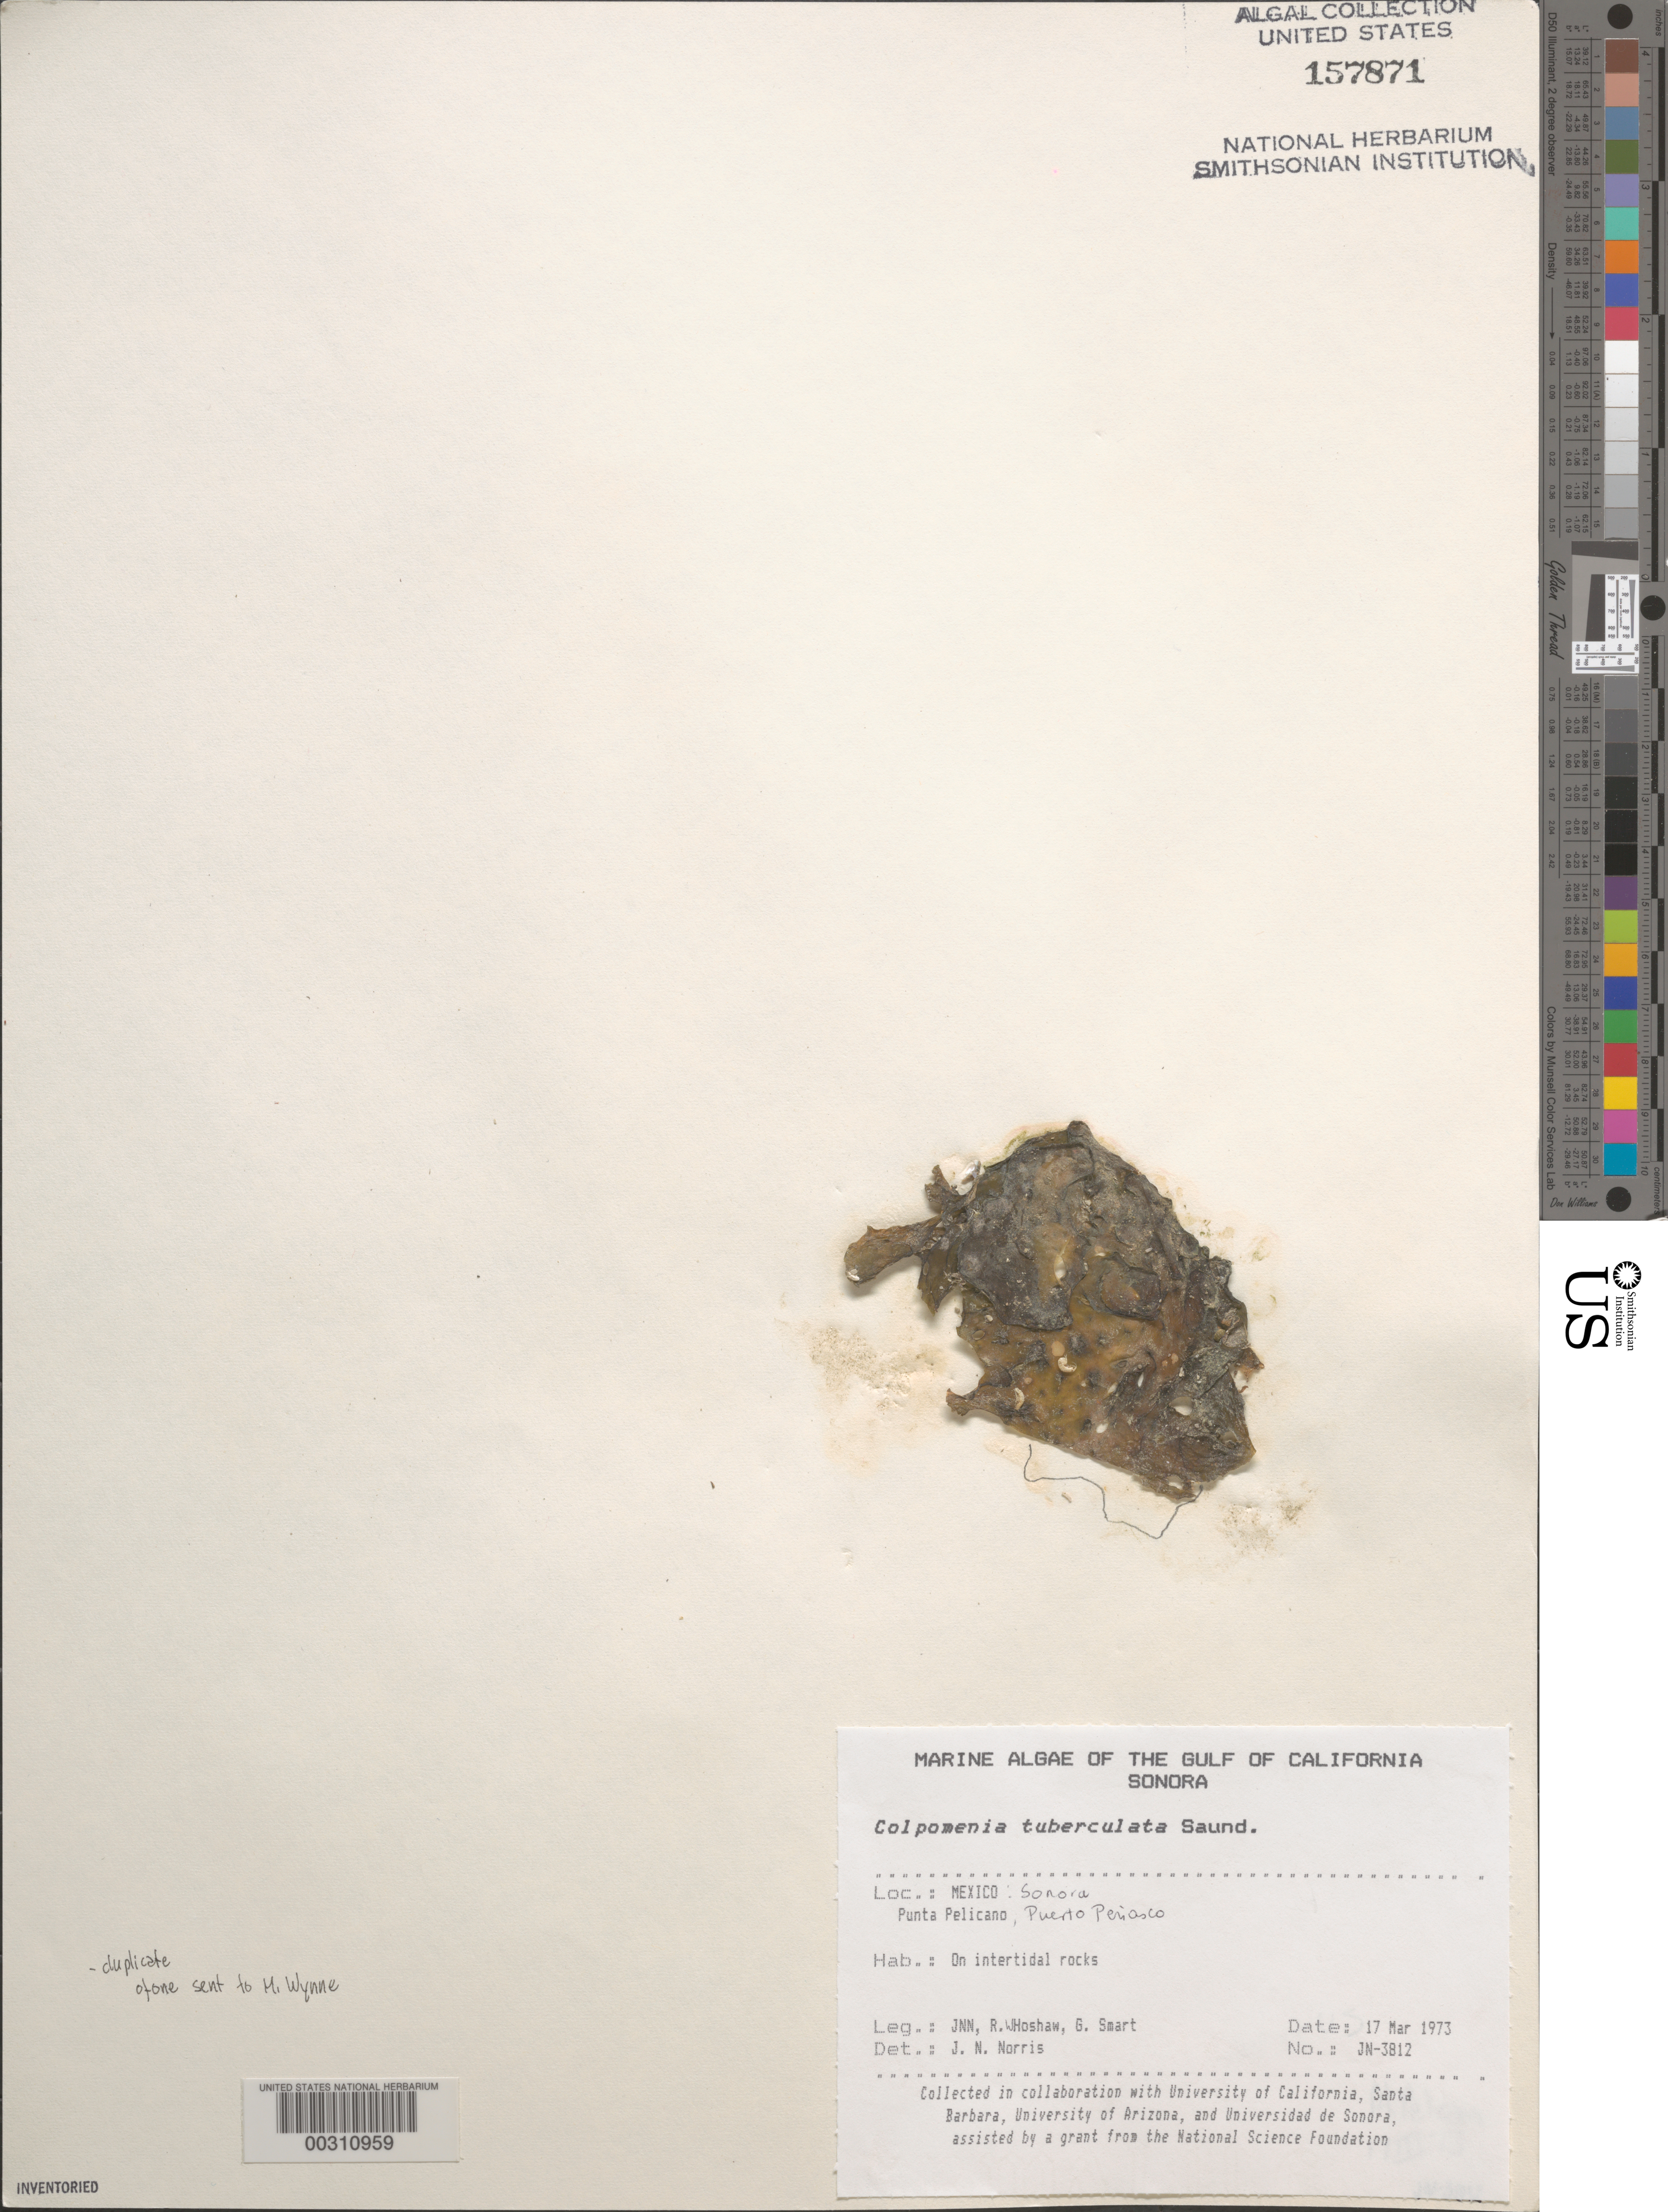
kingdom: Chromista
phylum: Ochrophyta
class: Phaeophyceae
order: Scytosiphonales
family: Scytosiphonaceae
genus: Colpomenia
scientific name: Colpomenia tuberculata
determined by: Norris, James N.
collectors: J. N. Norris, R. Hoshaw & G. Smart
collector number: JN-3812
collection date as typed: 17 Mar 1973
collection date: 1973-03-17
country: Mexico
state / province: Sonora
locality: Punta Pelicano, Puerto Penasco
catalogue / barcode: US 157871